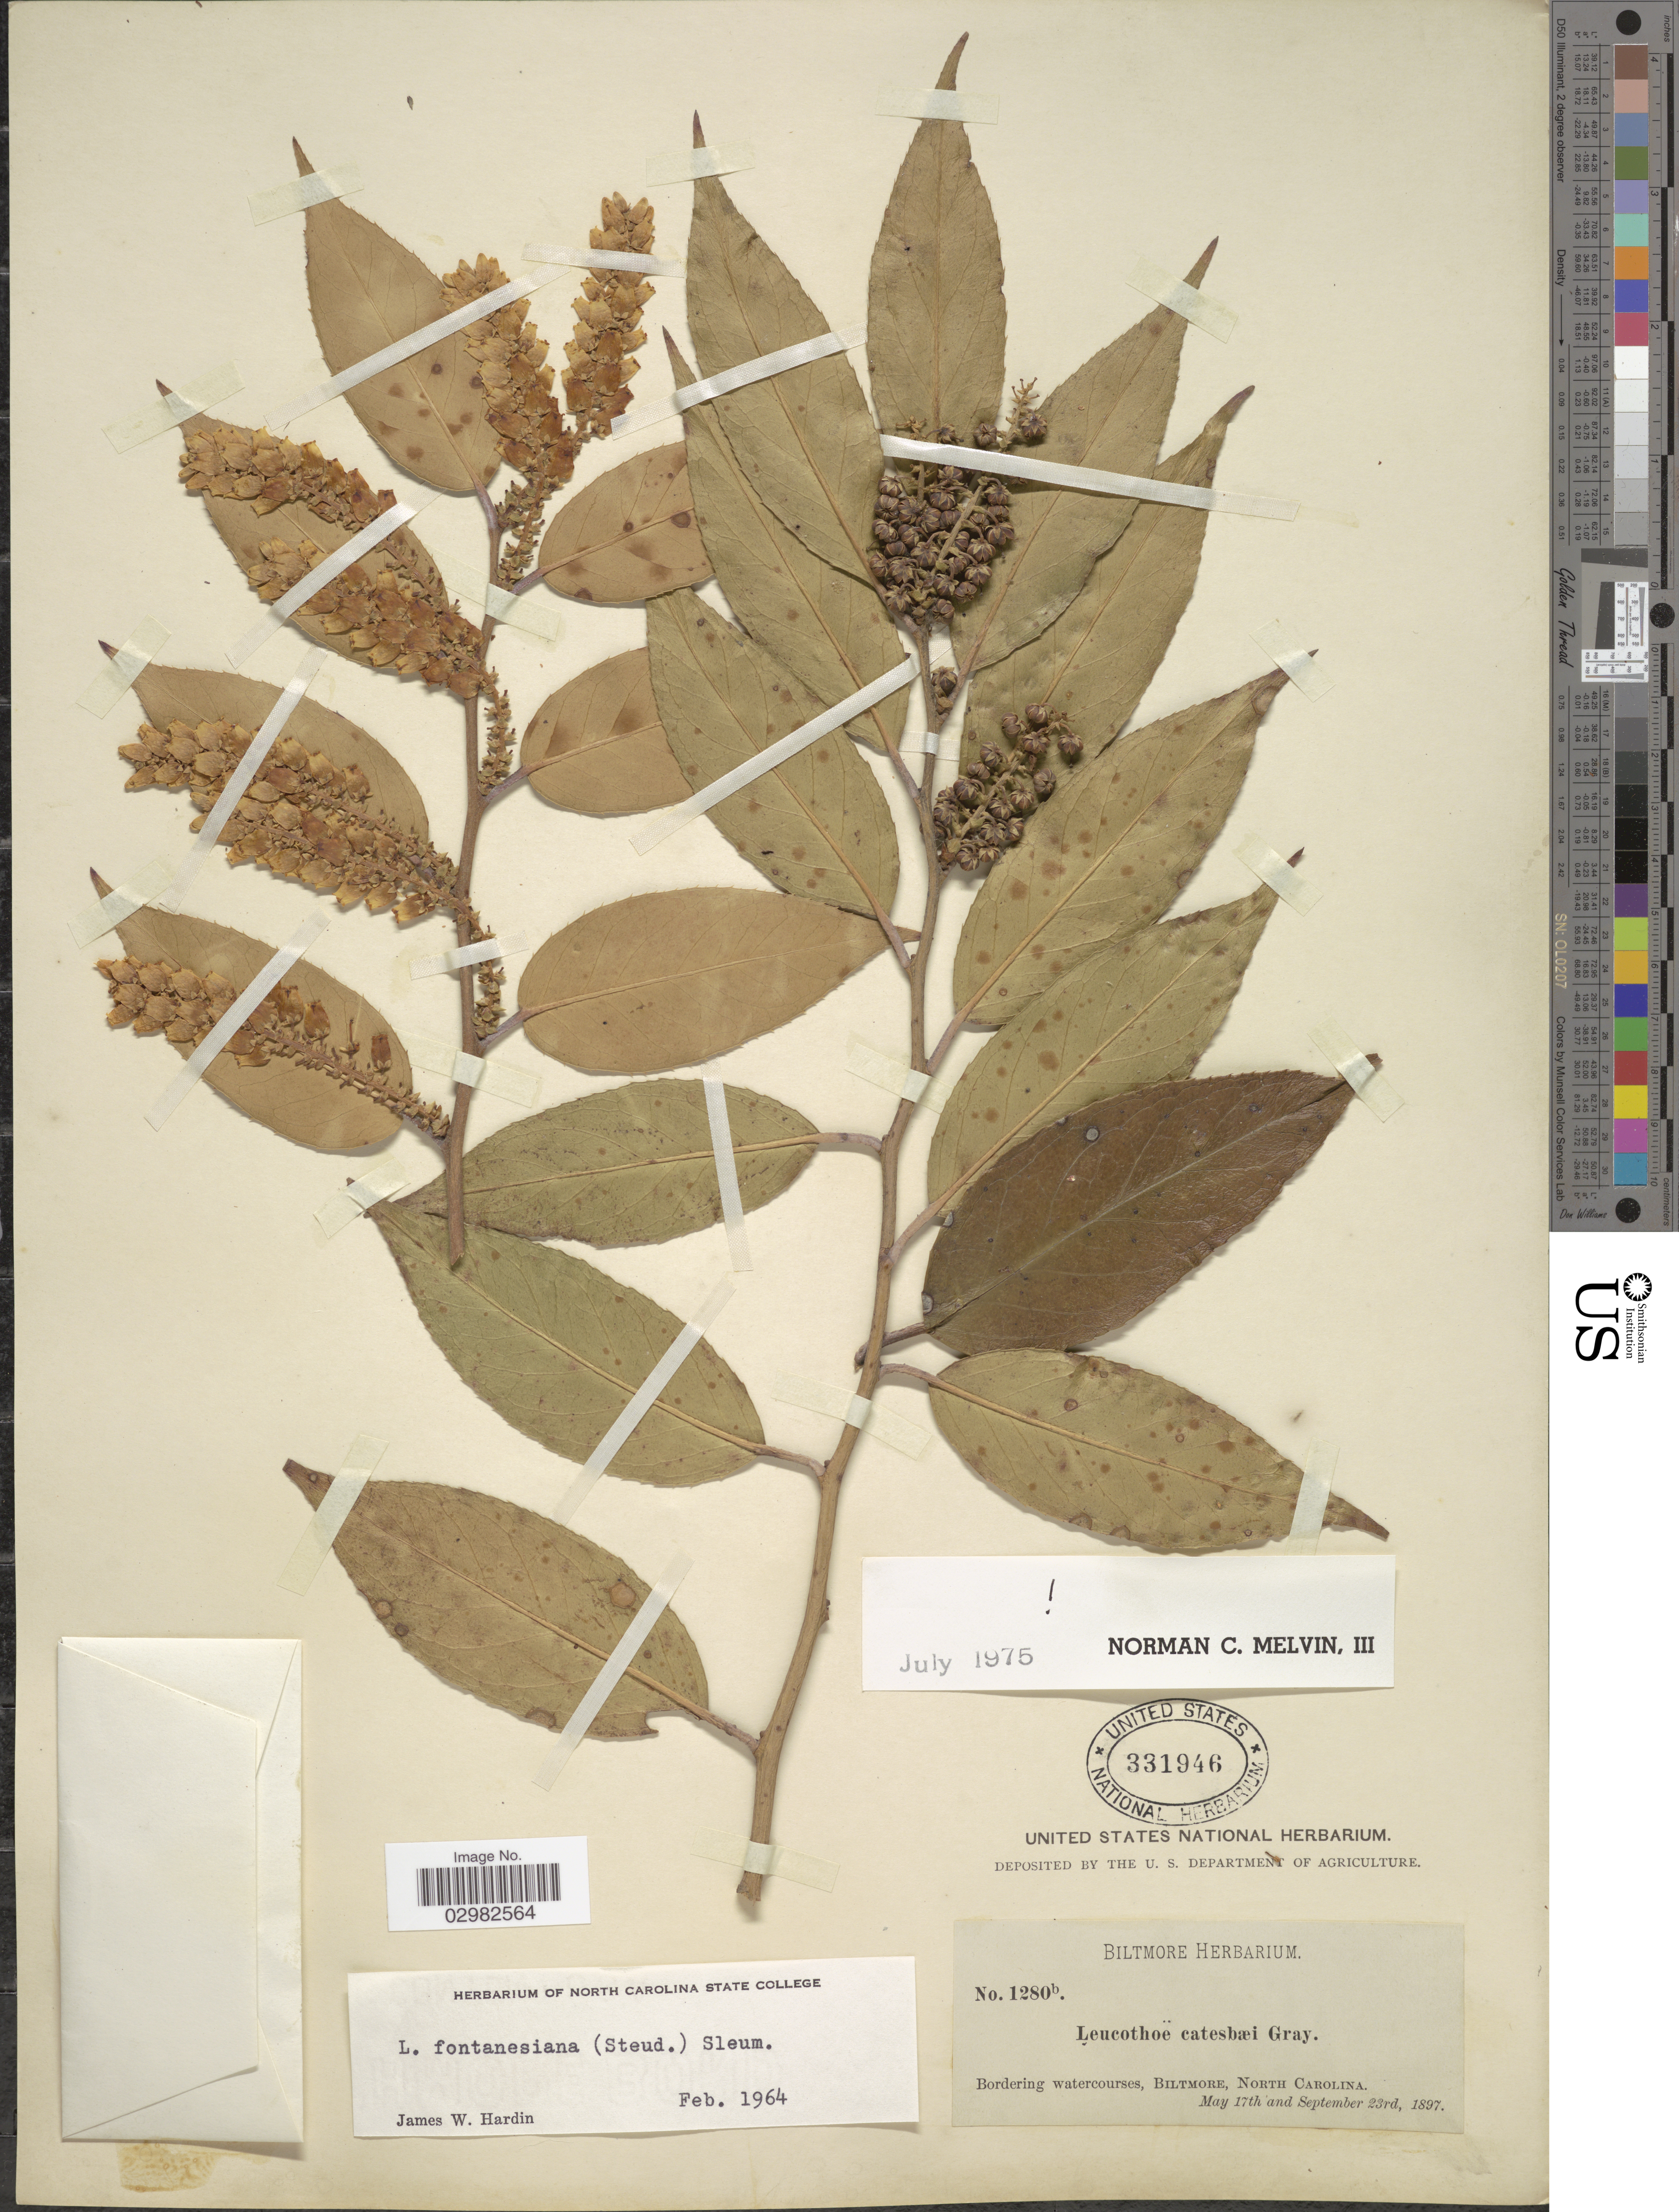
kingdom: Plantae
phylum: Tracheophyta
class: Magnoliopsida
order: Ericales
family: Ericaceae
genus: Leucothoe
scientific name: Leucothoë fontanesiana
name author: (Steud.) Sleumer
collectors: ex herb. Biltmore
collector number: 1280b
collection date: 1897-05-17/1897-09-23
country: United States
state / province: North Carolina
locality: Bordering watercourses, Biltmore.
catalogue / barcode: US 331946